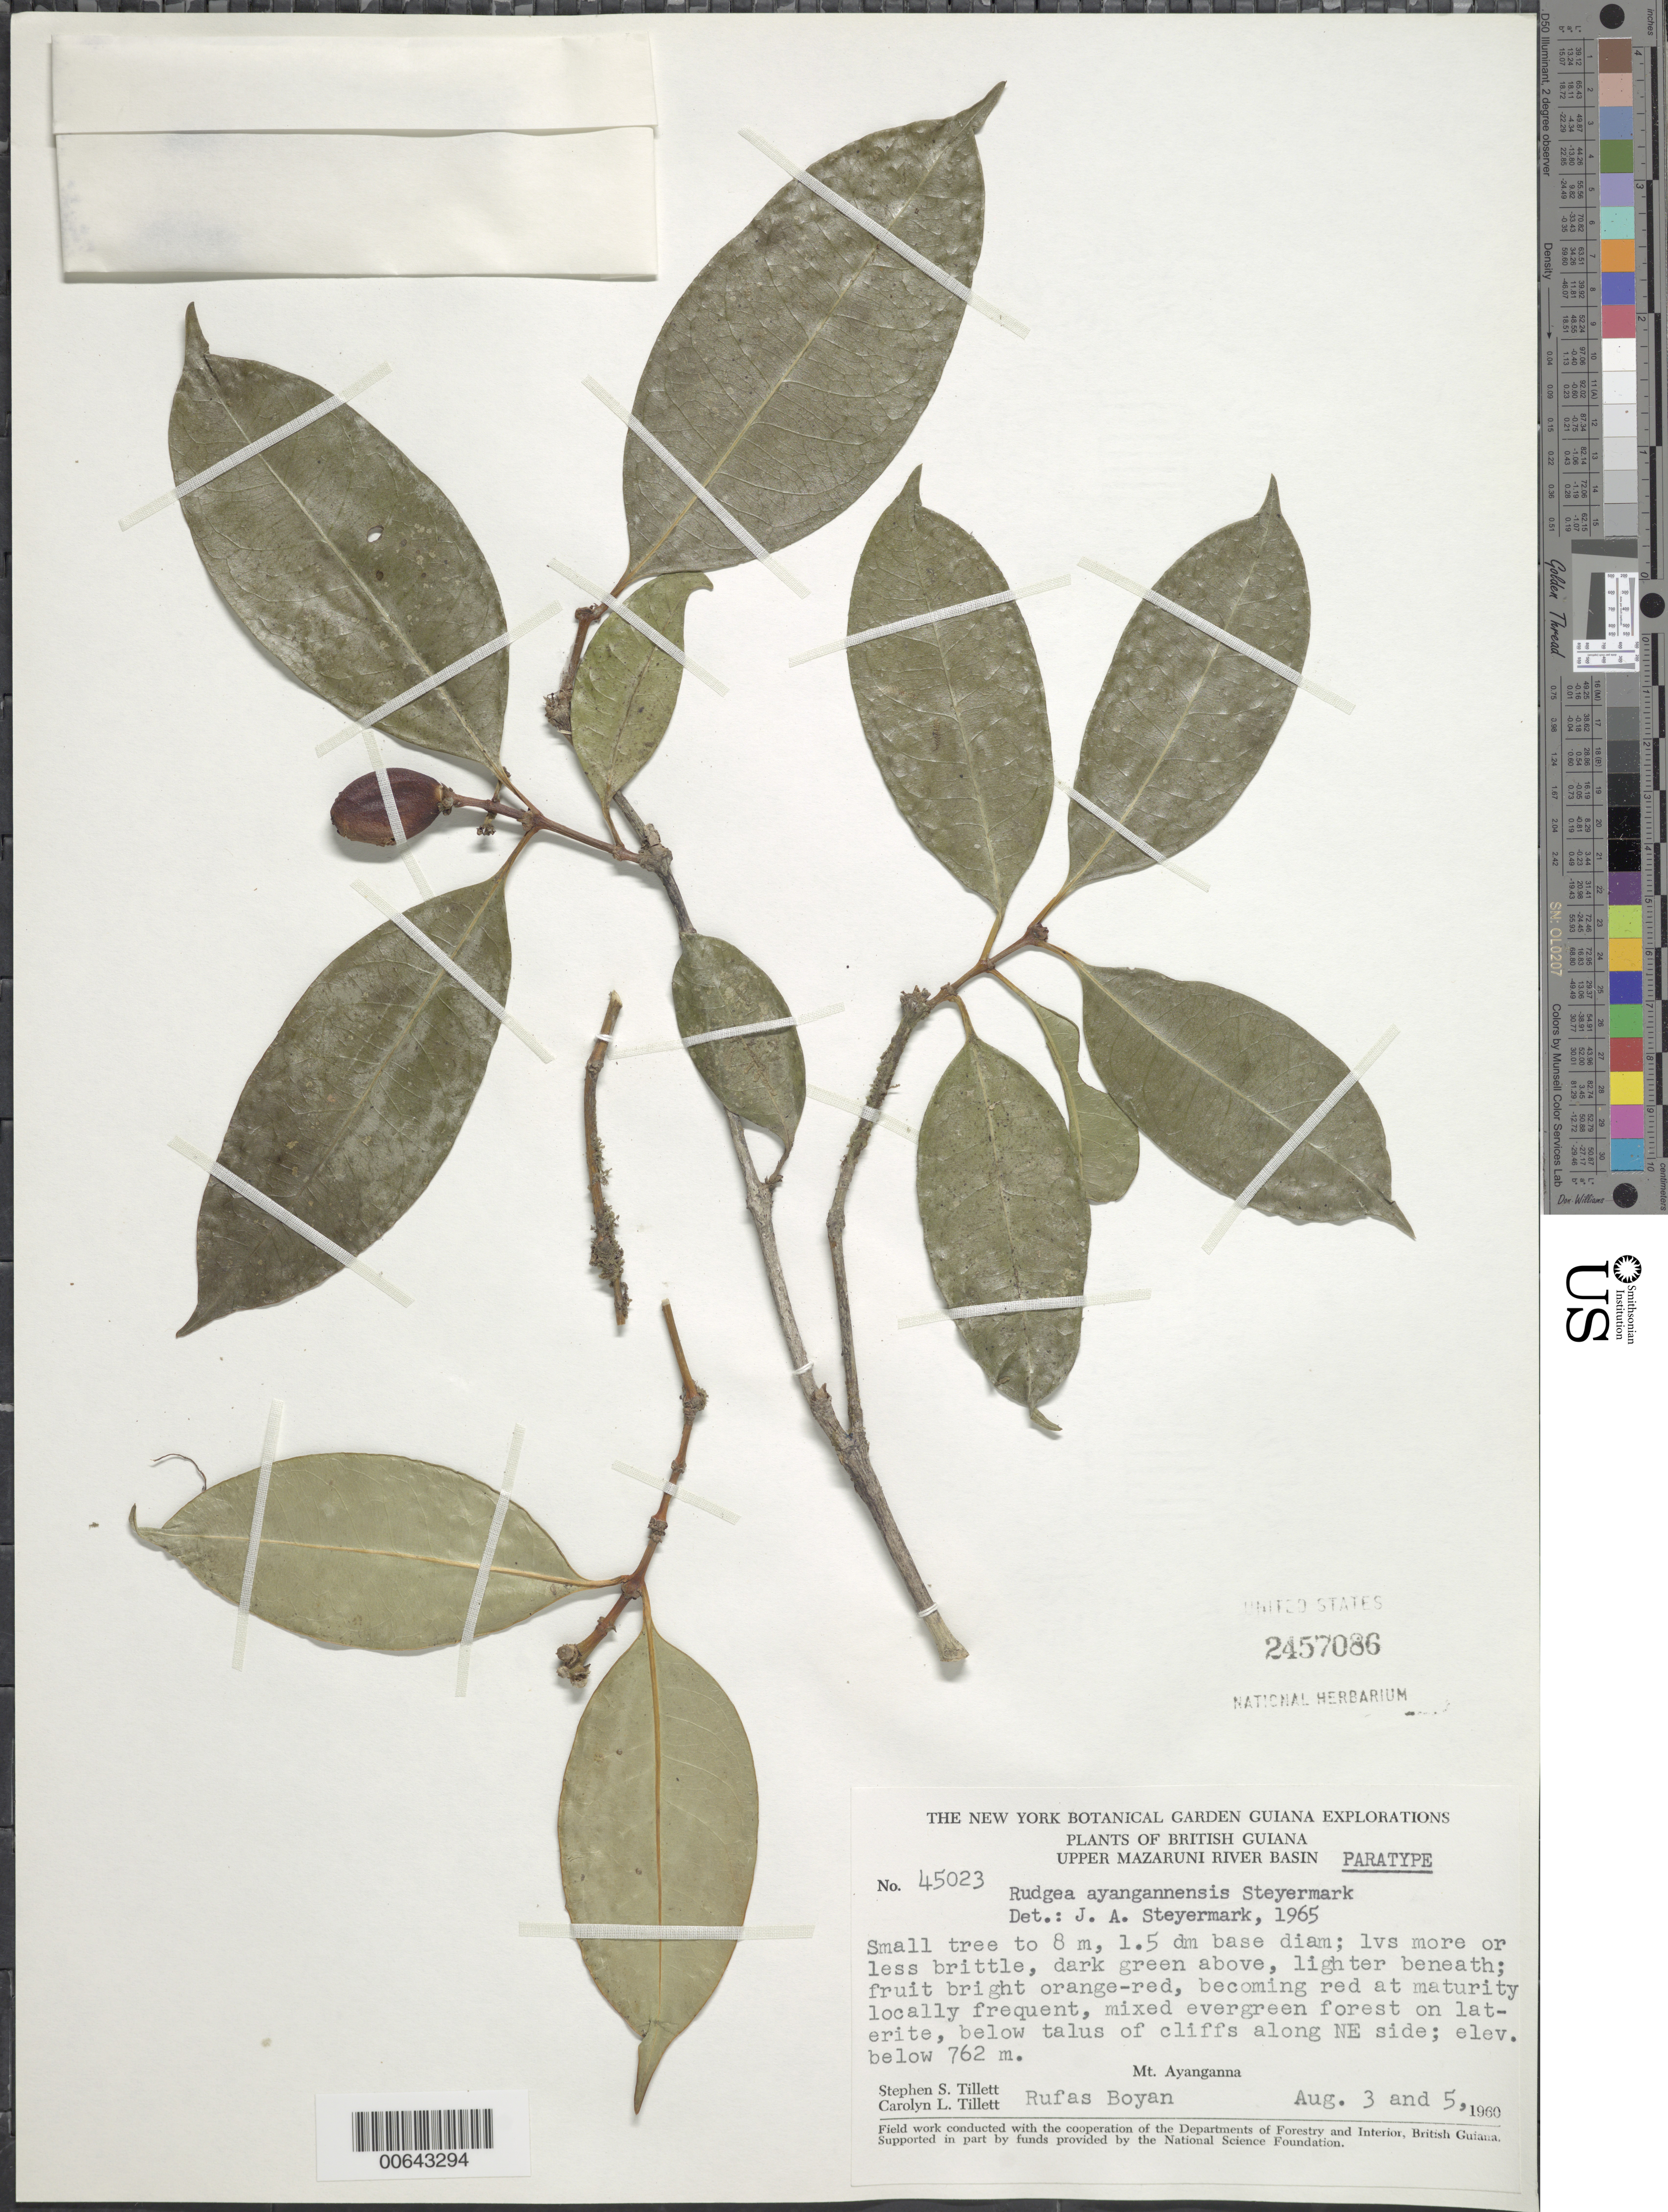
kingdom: Plantae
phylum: Tracheophyta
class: Magnoliopsida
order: Gentianales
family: Rubiaceae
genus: Rudgea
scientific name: Rudgea ayangannensis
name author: Steyerm.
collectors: S. S. Tillett, C. L. Tillett & R. Boyan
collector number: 45023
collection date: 1960-08-03/1960-08-05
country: Guyana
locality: British Guiana, Upper Mazaruni River Basin, below talus of cliffs along NE side, Mt. Ayanganna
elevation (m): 762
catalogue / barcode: US 2457086